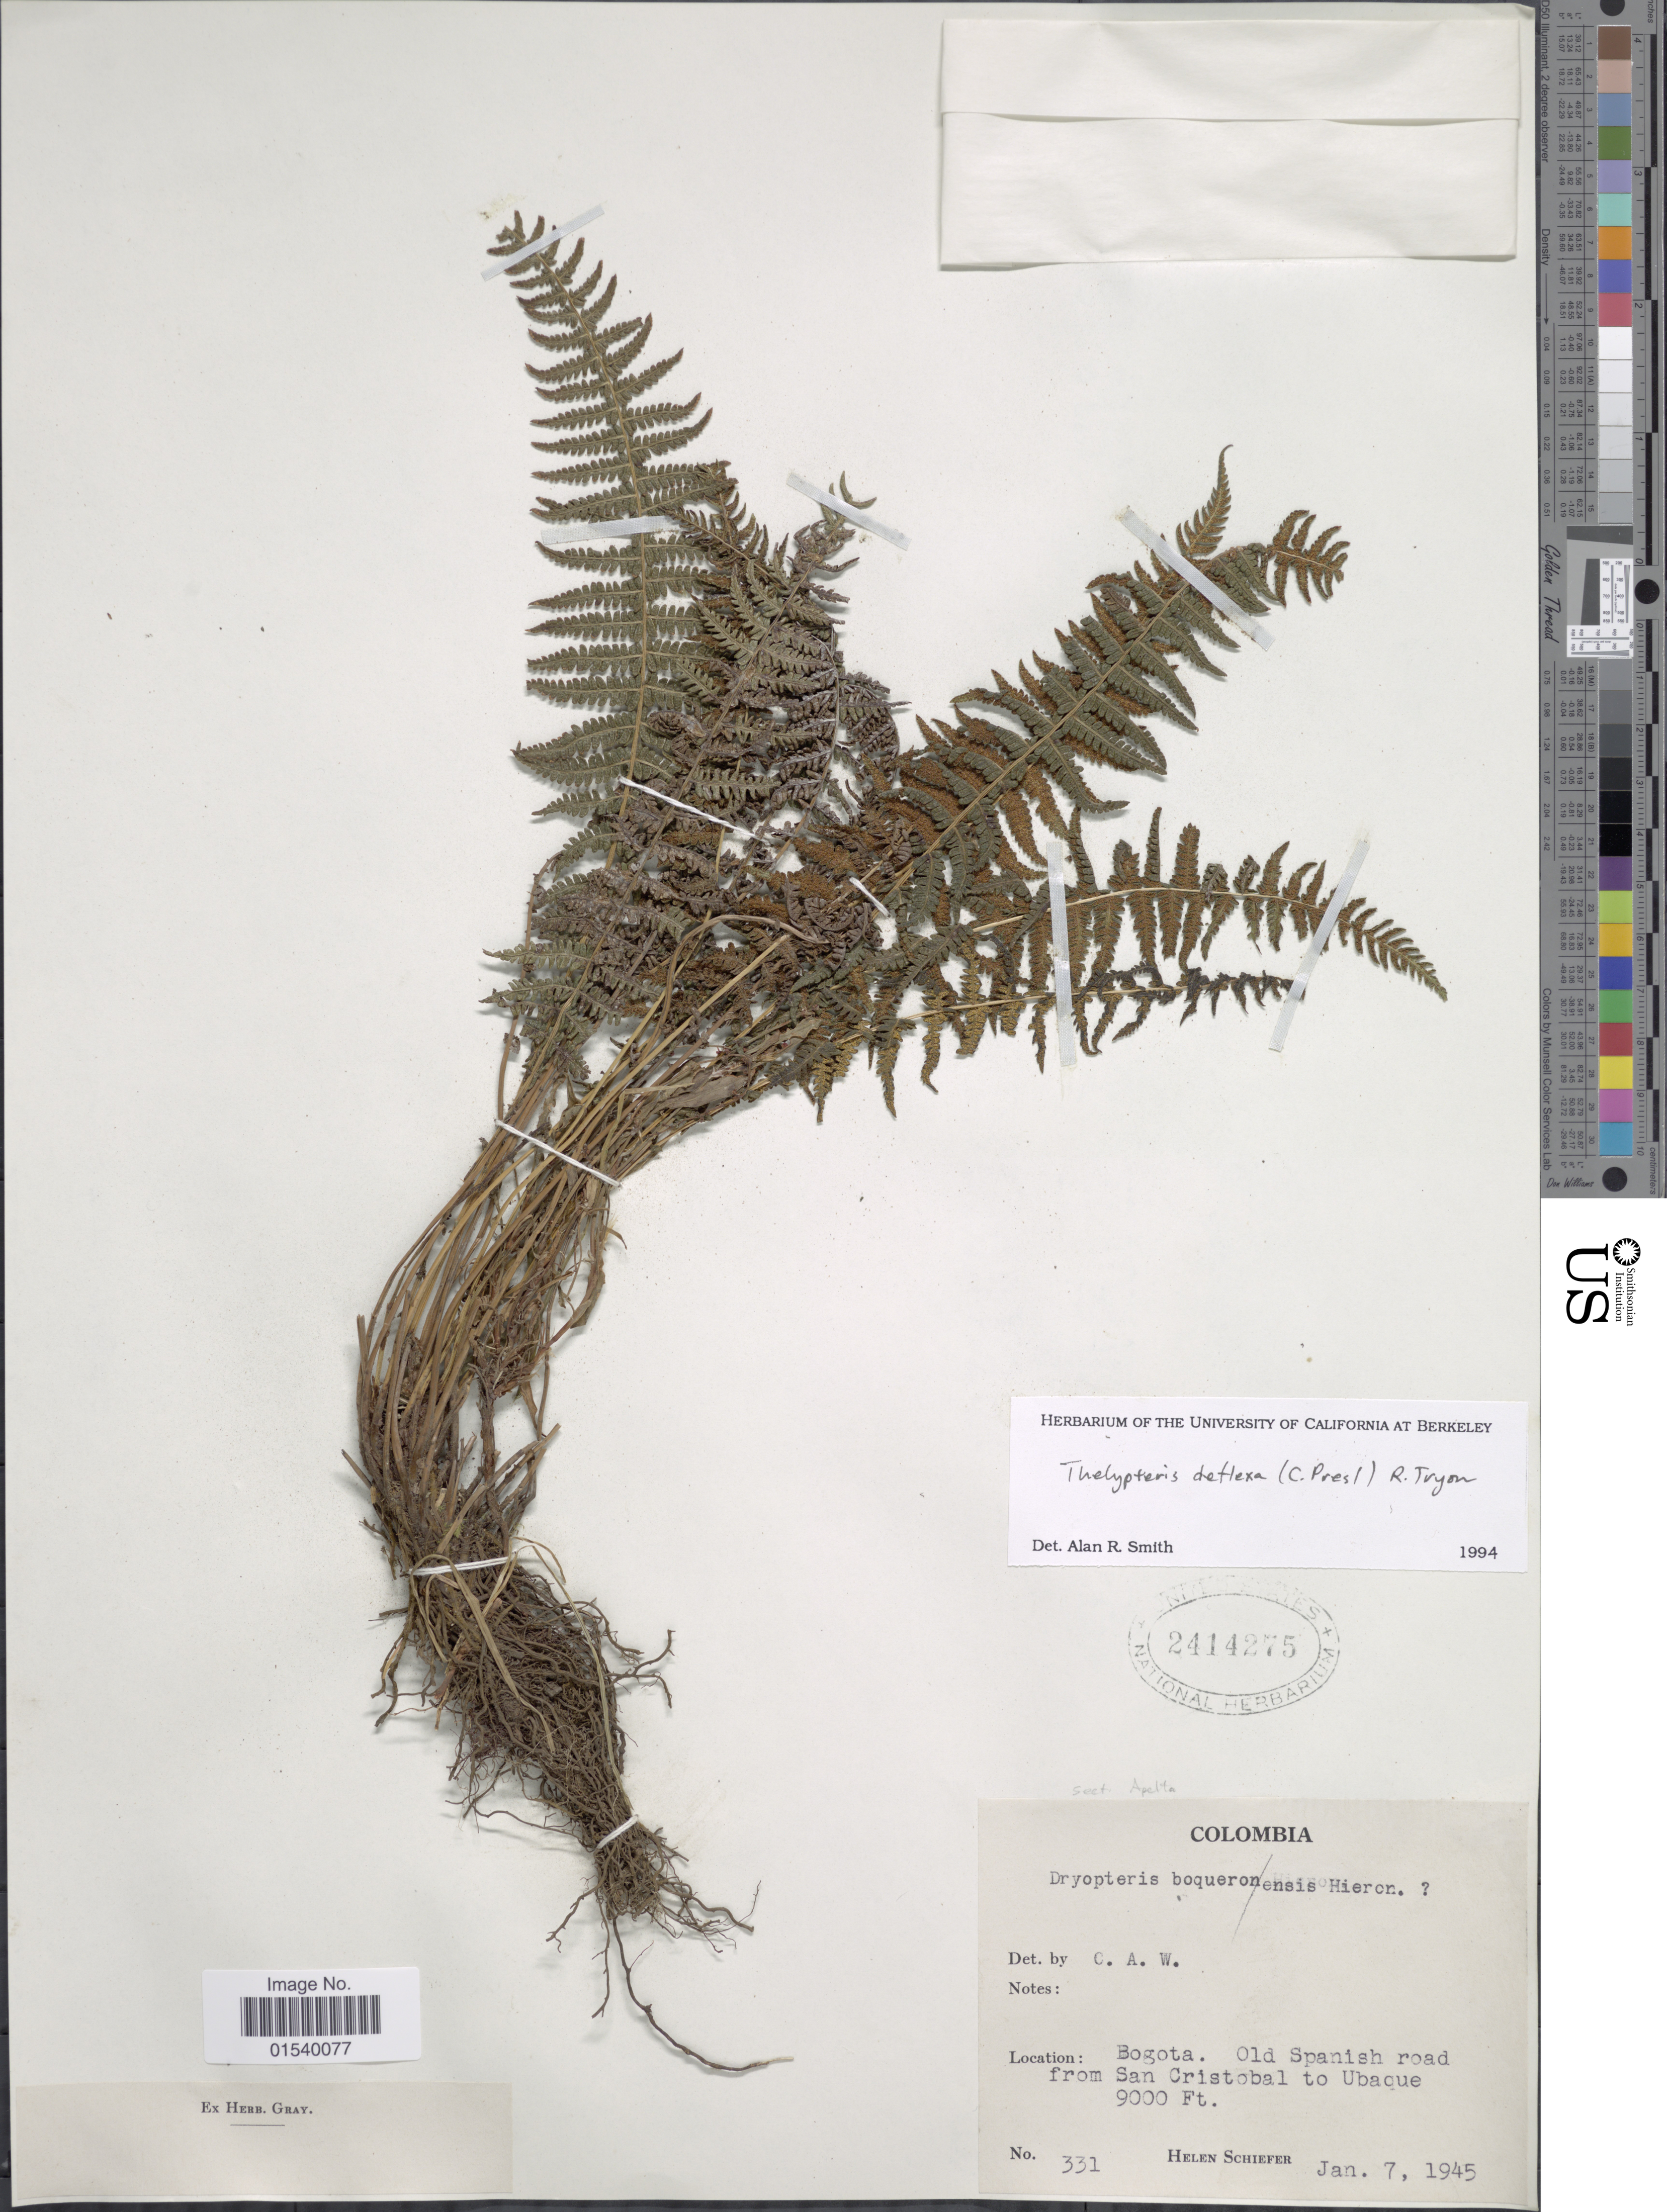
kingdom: Plantae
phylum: Tracheophyta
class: Polypodiopsida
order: Polypodiales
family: Thelypteridaceae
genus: Amauropelta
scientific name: Amauropelta deflexa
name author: (C. Presl) Á. Löve & D. Löve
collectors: H. Schiefer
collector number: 331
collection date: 1945-01-07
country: Colombia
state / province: Bogota D.C.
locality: Bogota. Old Spanish road from San Cristobal to Ubaque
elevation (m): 2743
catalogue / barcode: US 2414275